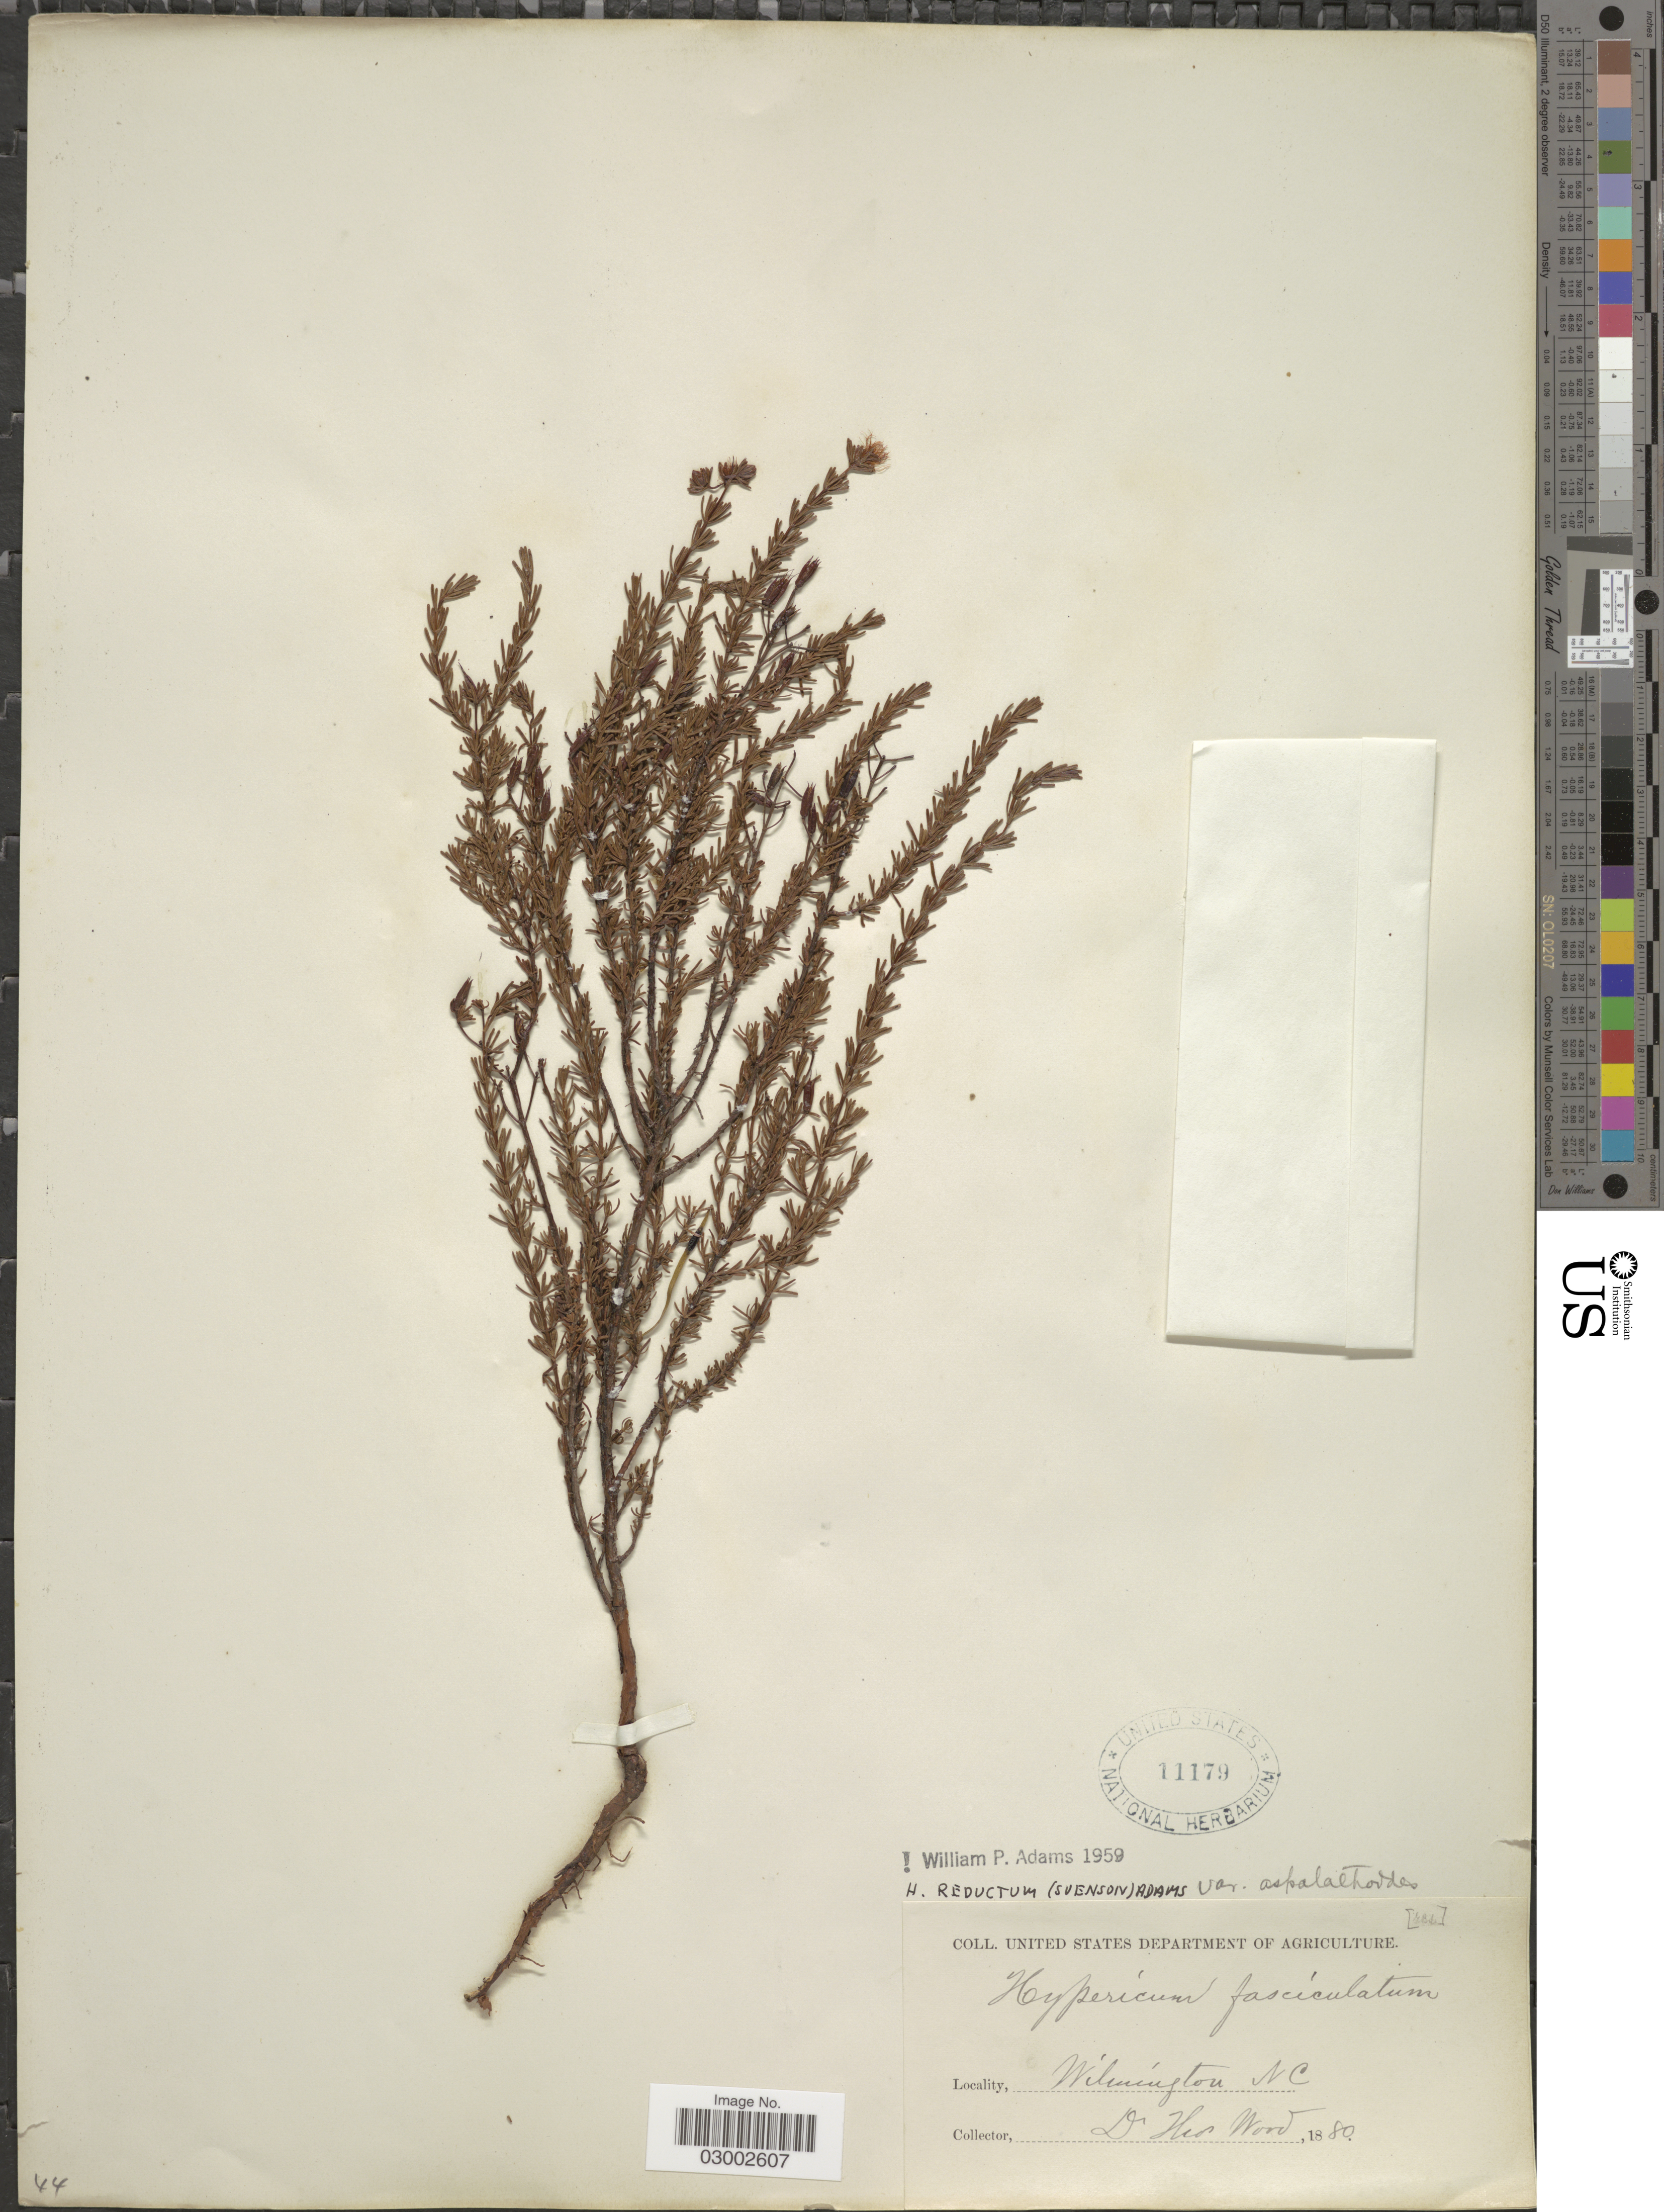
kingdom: Plantae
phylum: Tracheophyta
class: Magnoliopsida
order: Malpighiales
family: Hypericaceae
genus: Hypericum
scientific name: Hypericum tenuifolium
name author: Pursh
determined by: Strong, Mark T., (BOT), Smithsonian Institution - National Museum of Natural History (UNITED STATES)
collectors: H. Wood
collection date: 1880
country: United States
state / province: North Carolina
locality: Wilmington NC.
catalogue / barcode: US 11179